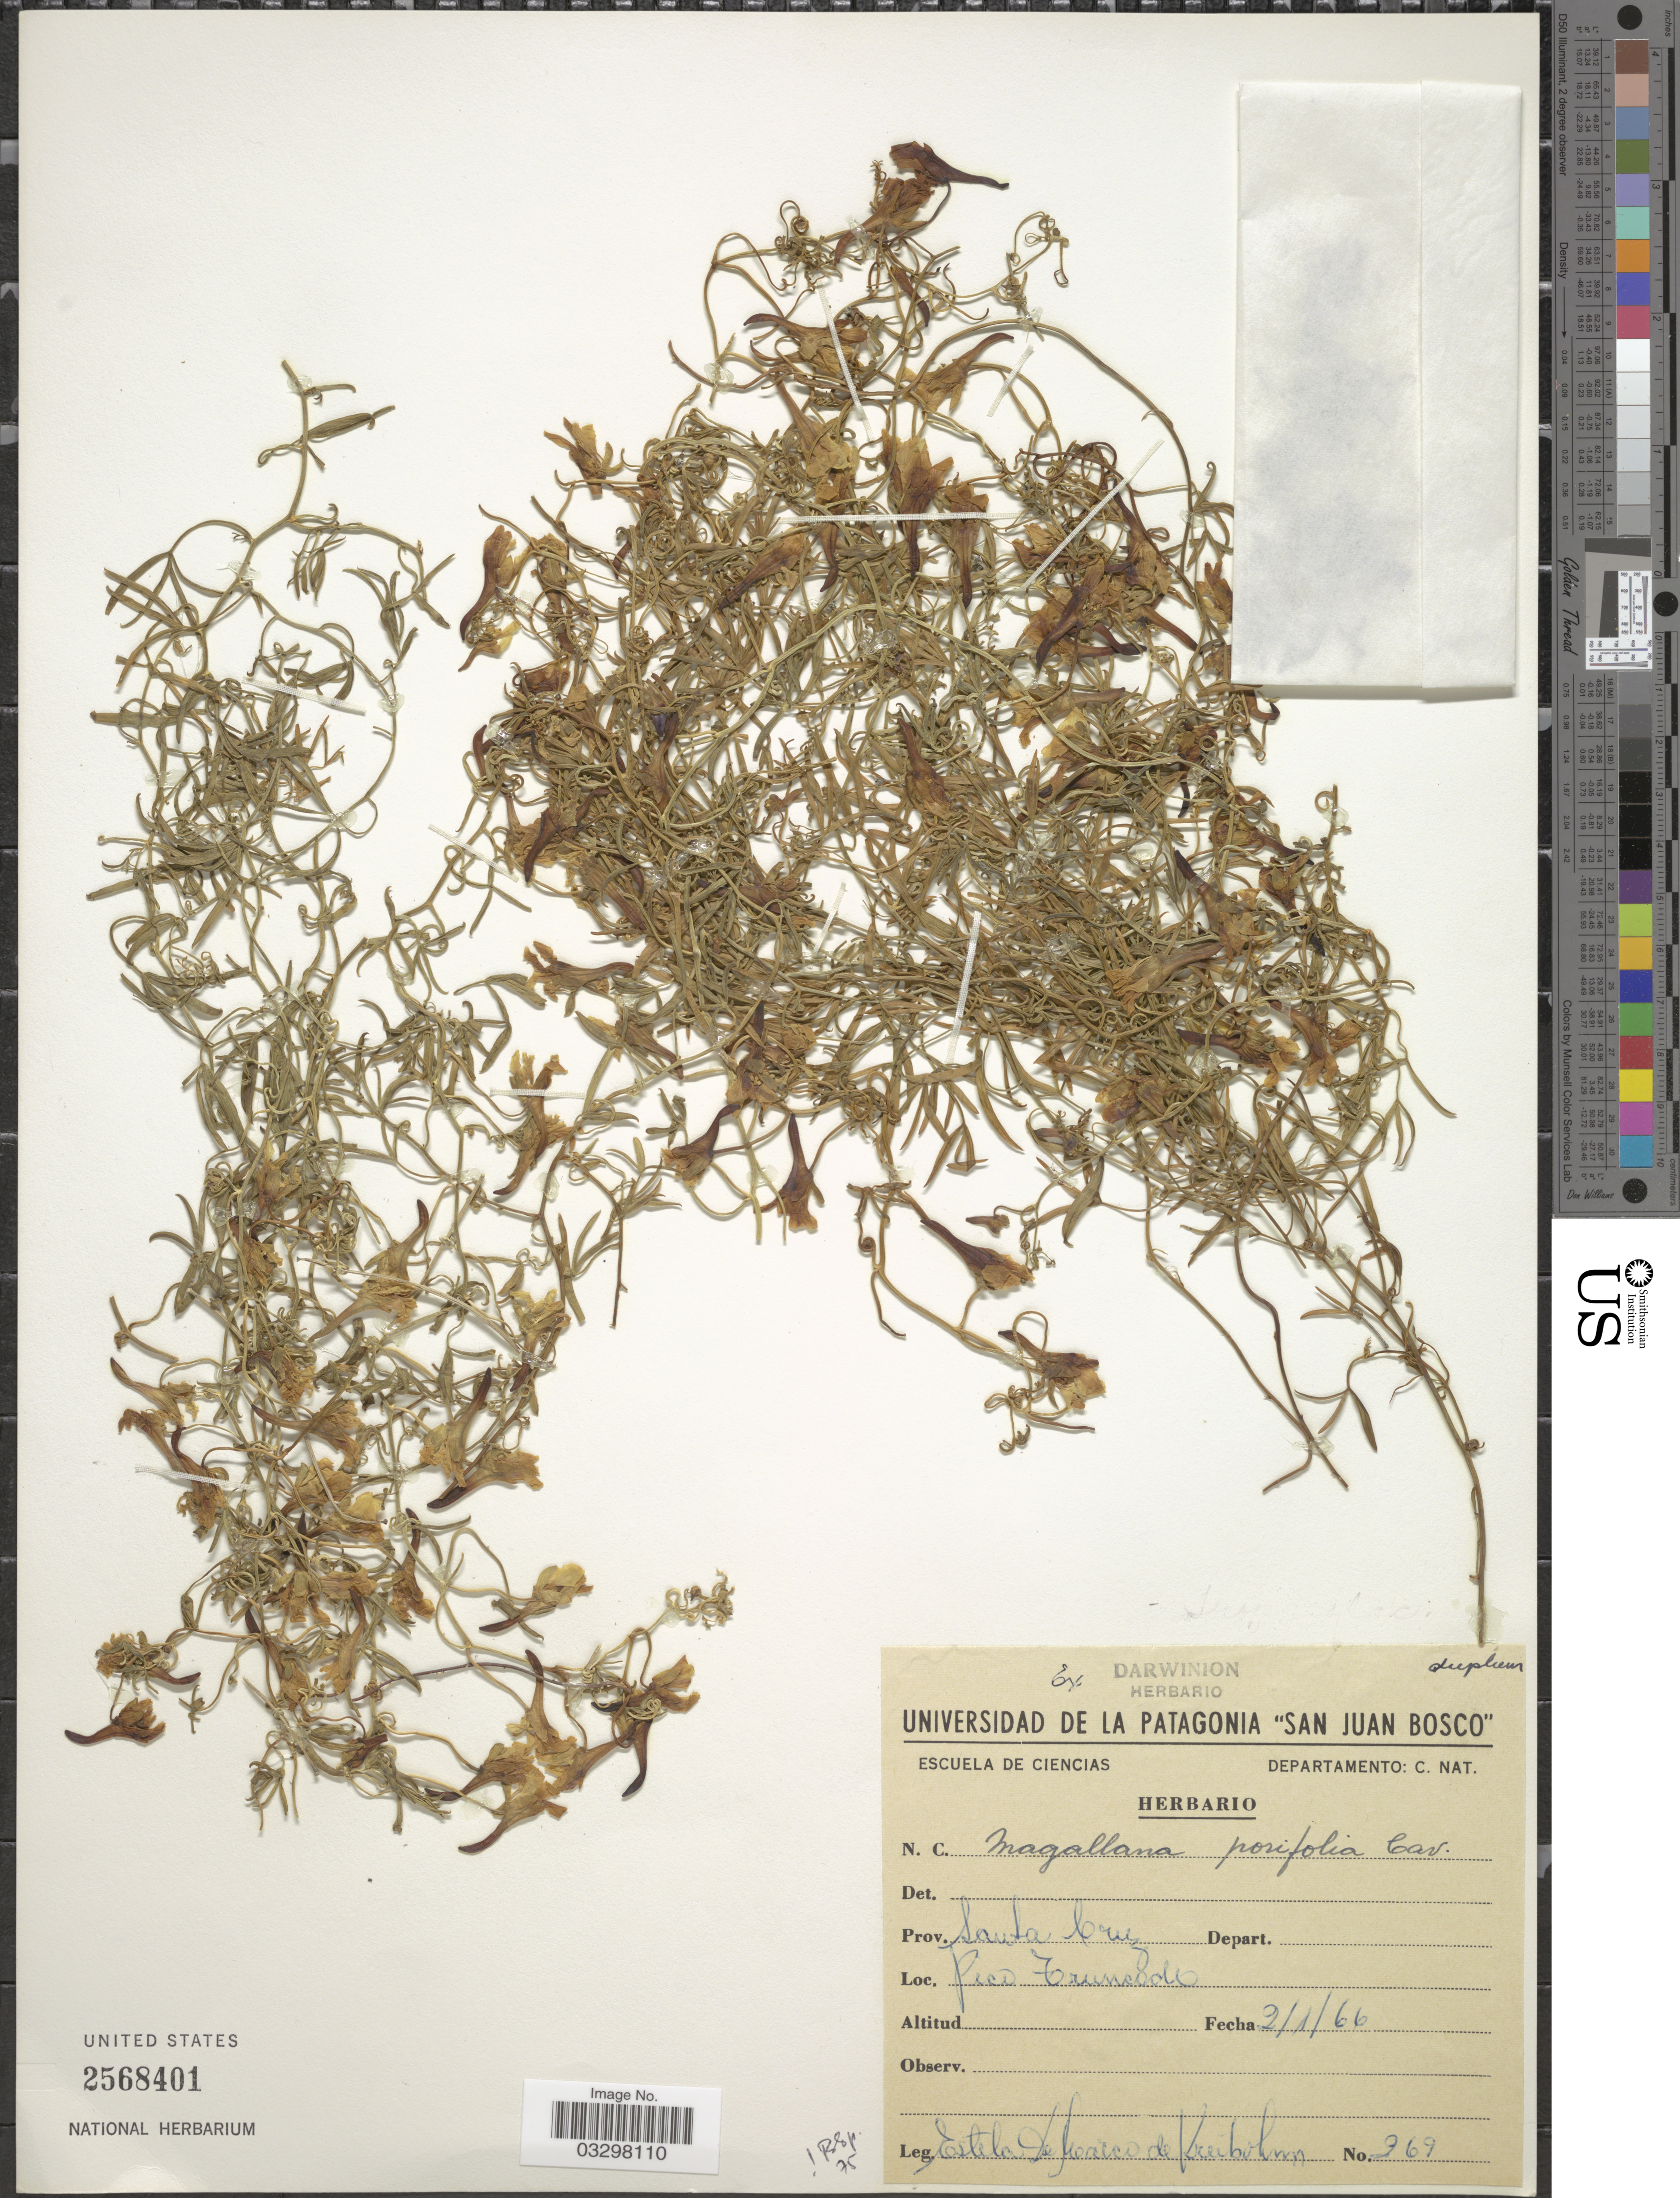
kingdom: Plantae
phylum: Tracheophyta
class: Magnoliopsida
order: Brassicales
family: Tropaeolaceae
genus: Tropaeolum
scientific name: Tropaeolum porifolium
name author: (Cav.) L. Andersson & S. Andersson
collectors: E. Kreibohm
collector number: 269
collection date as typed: Transcribed d/m/y: 2/1/66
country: Argentina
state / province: Santa Cruz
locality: Prov. Santa Cruz, Pico Truncado.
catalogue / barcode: US 2568401